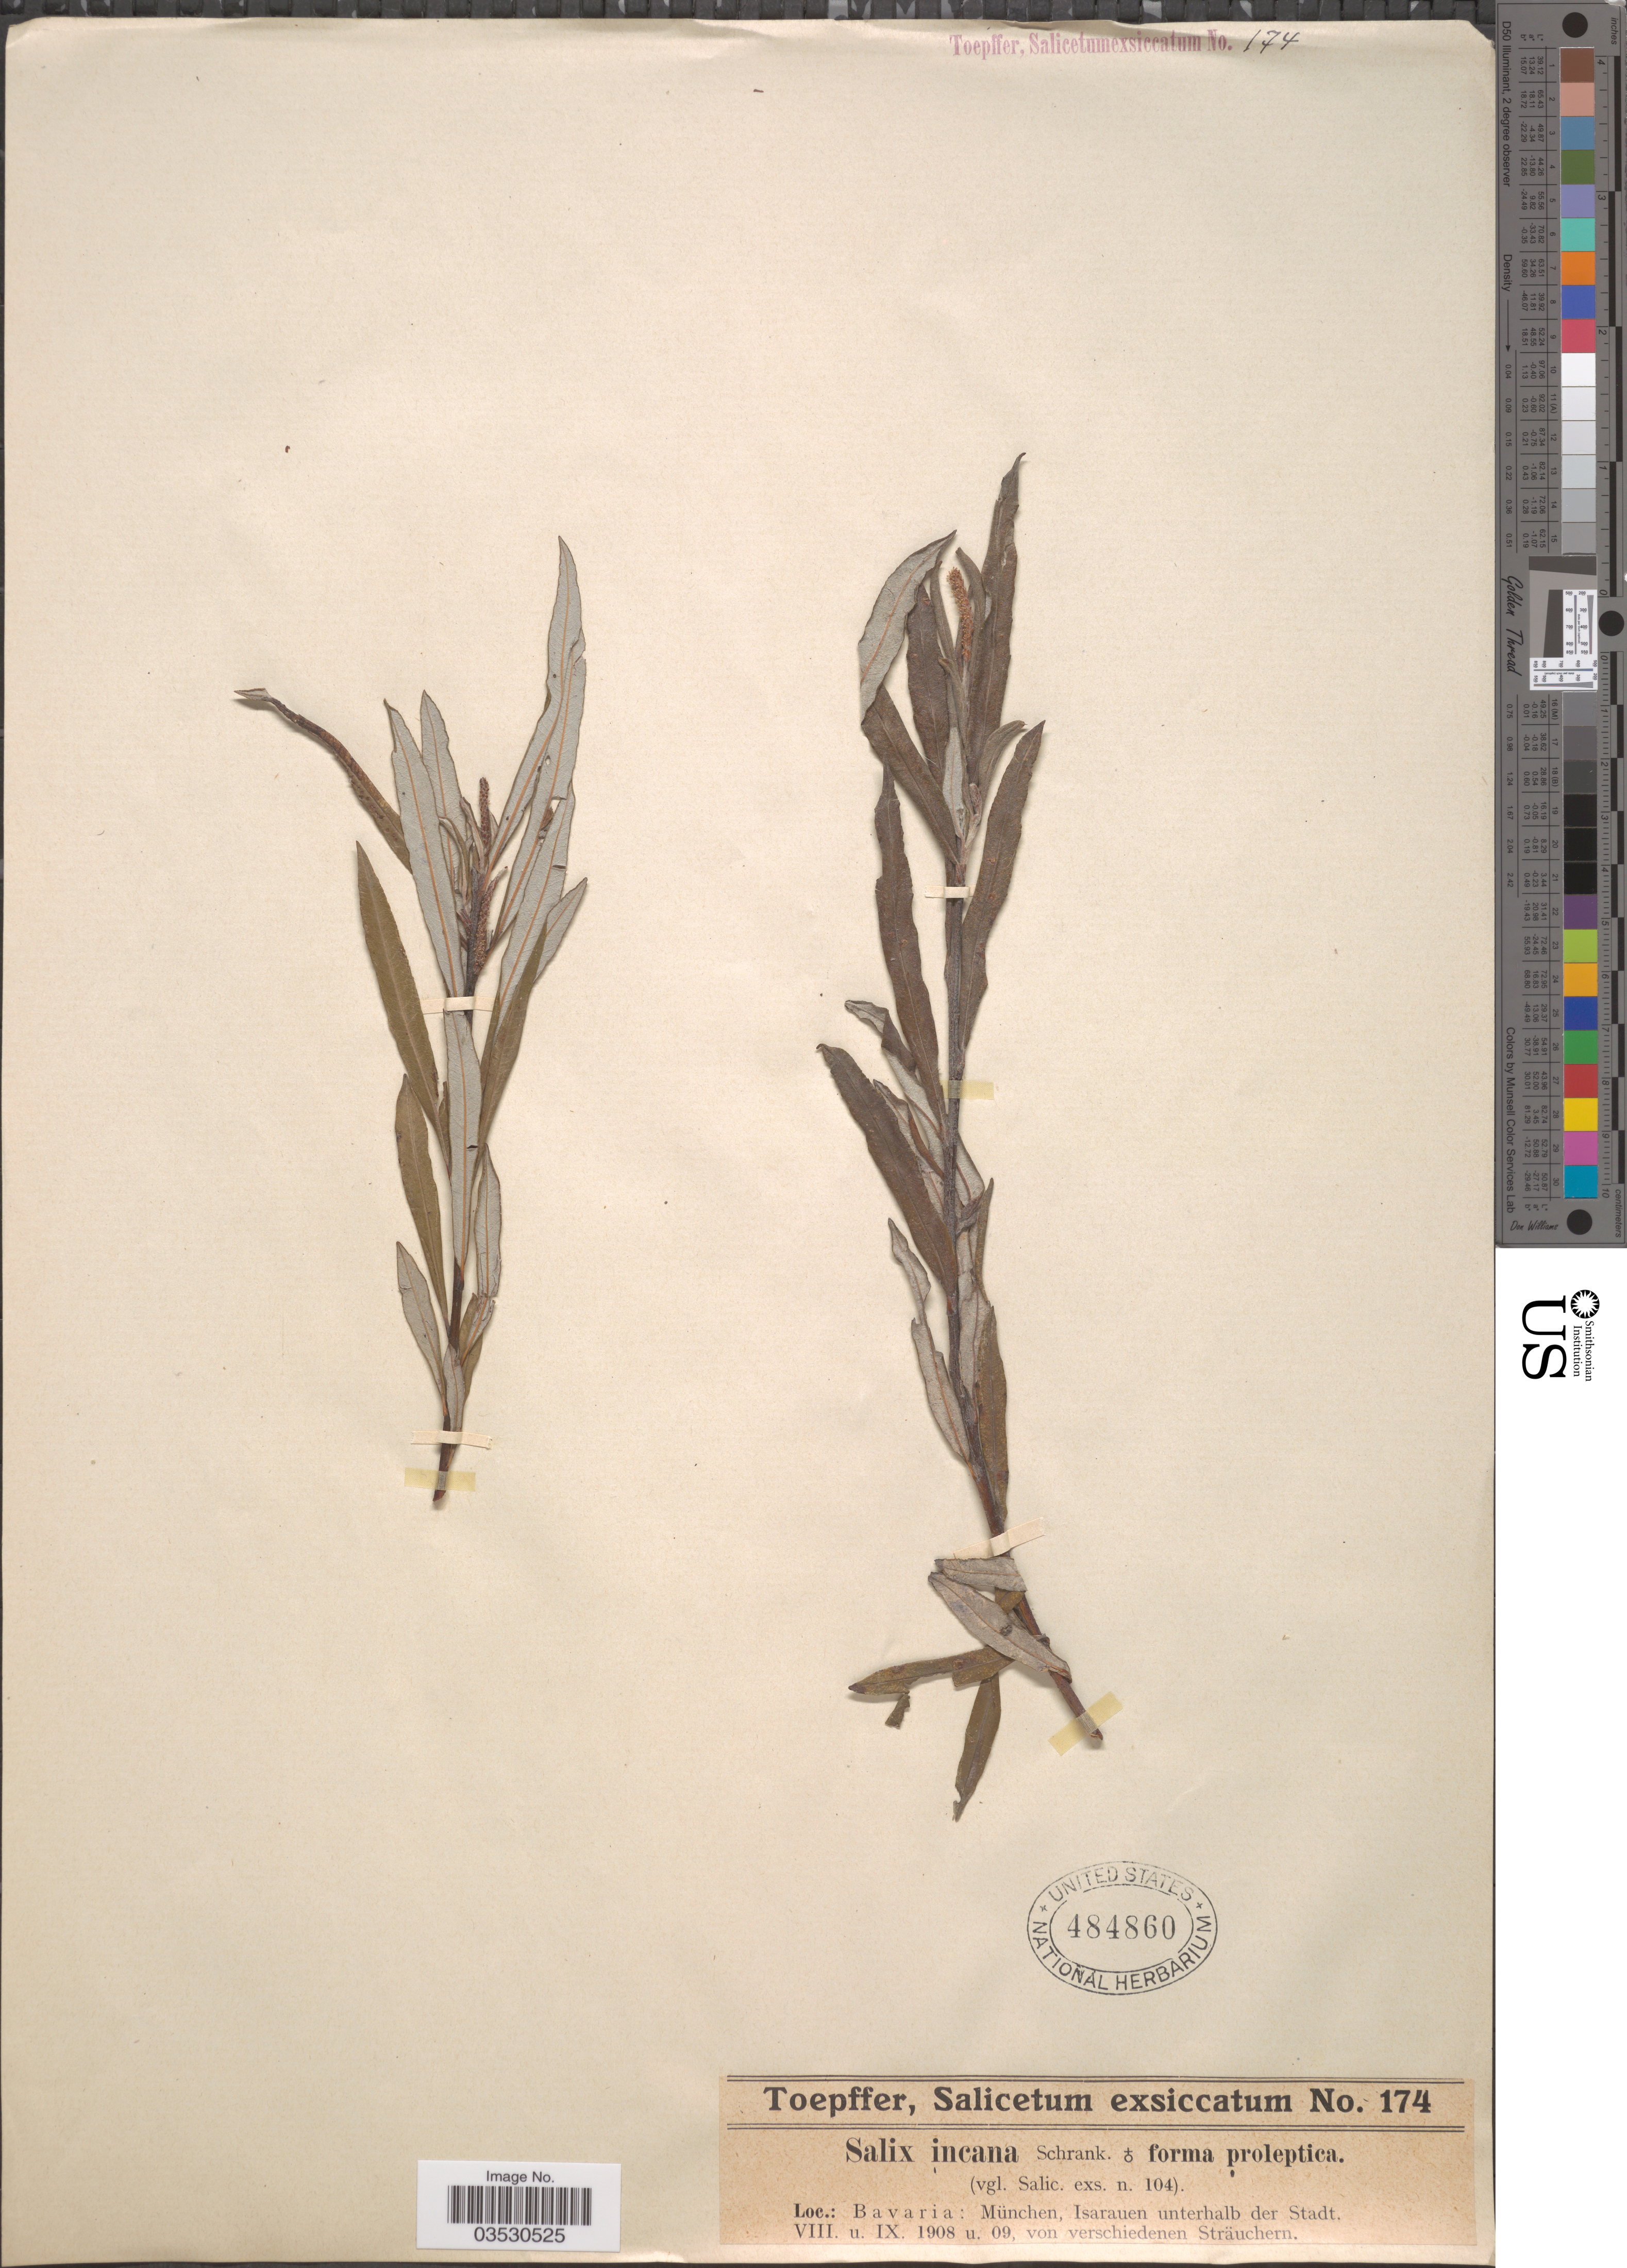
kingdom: Plantae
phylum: Tracheophyta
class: Magnoliopsida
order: Malpighiales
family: Salicaceae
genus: Salix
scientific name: Salix incana f. proleptica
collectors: A. Toepffer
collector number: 174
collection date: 1908-08/1908-09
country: Germany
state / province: Bayern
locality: Bavaria: München, Isarauen unterhalb der Stadt.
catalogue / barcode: US 484860